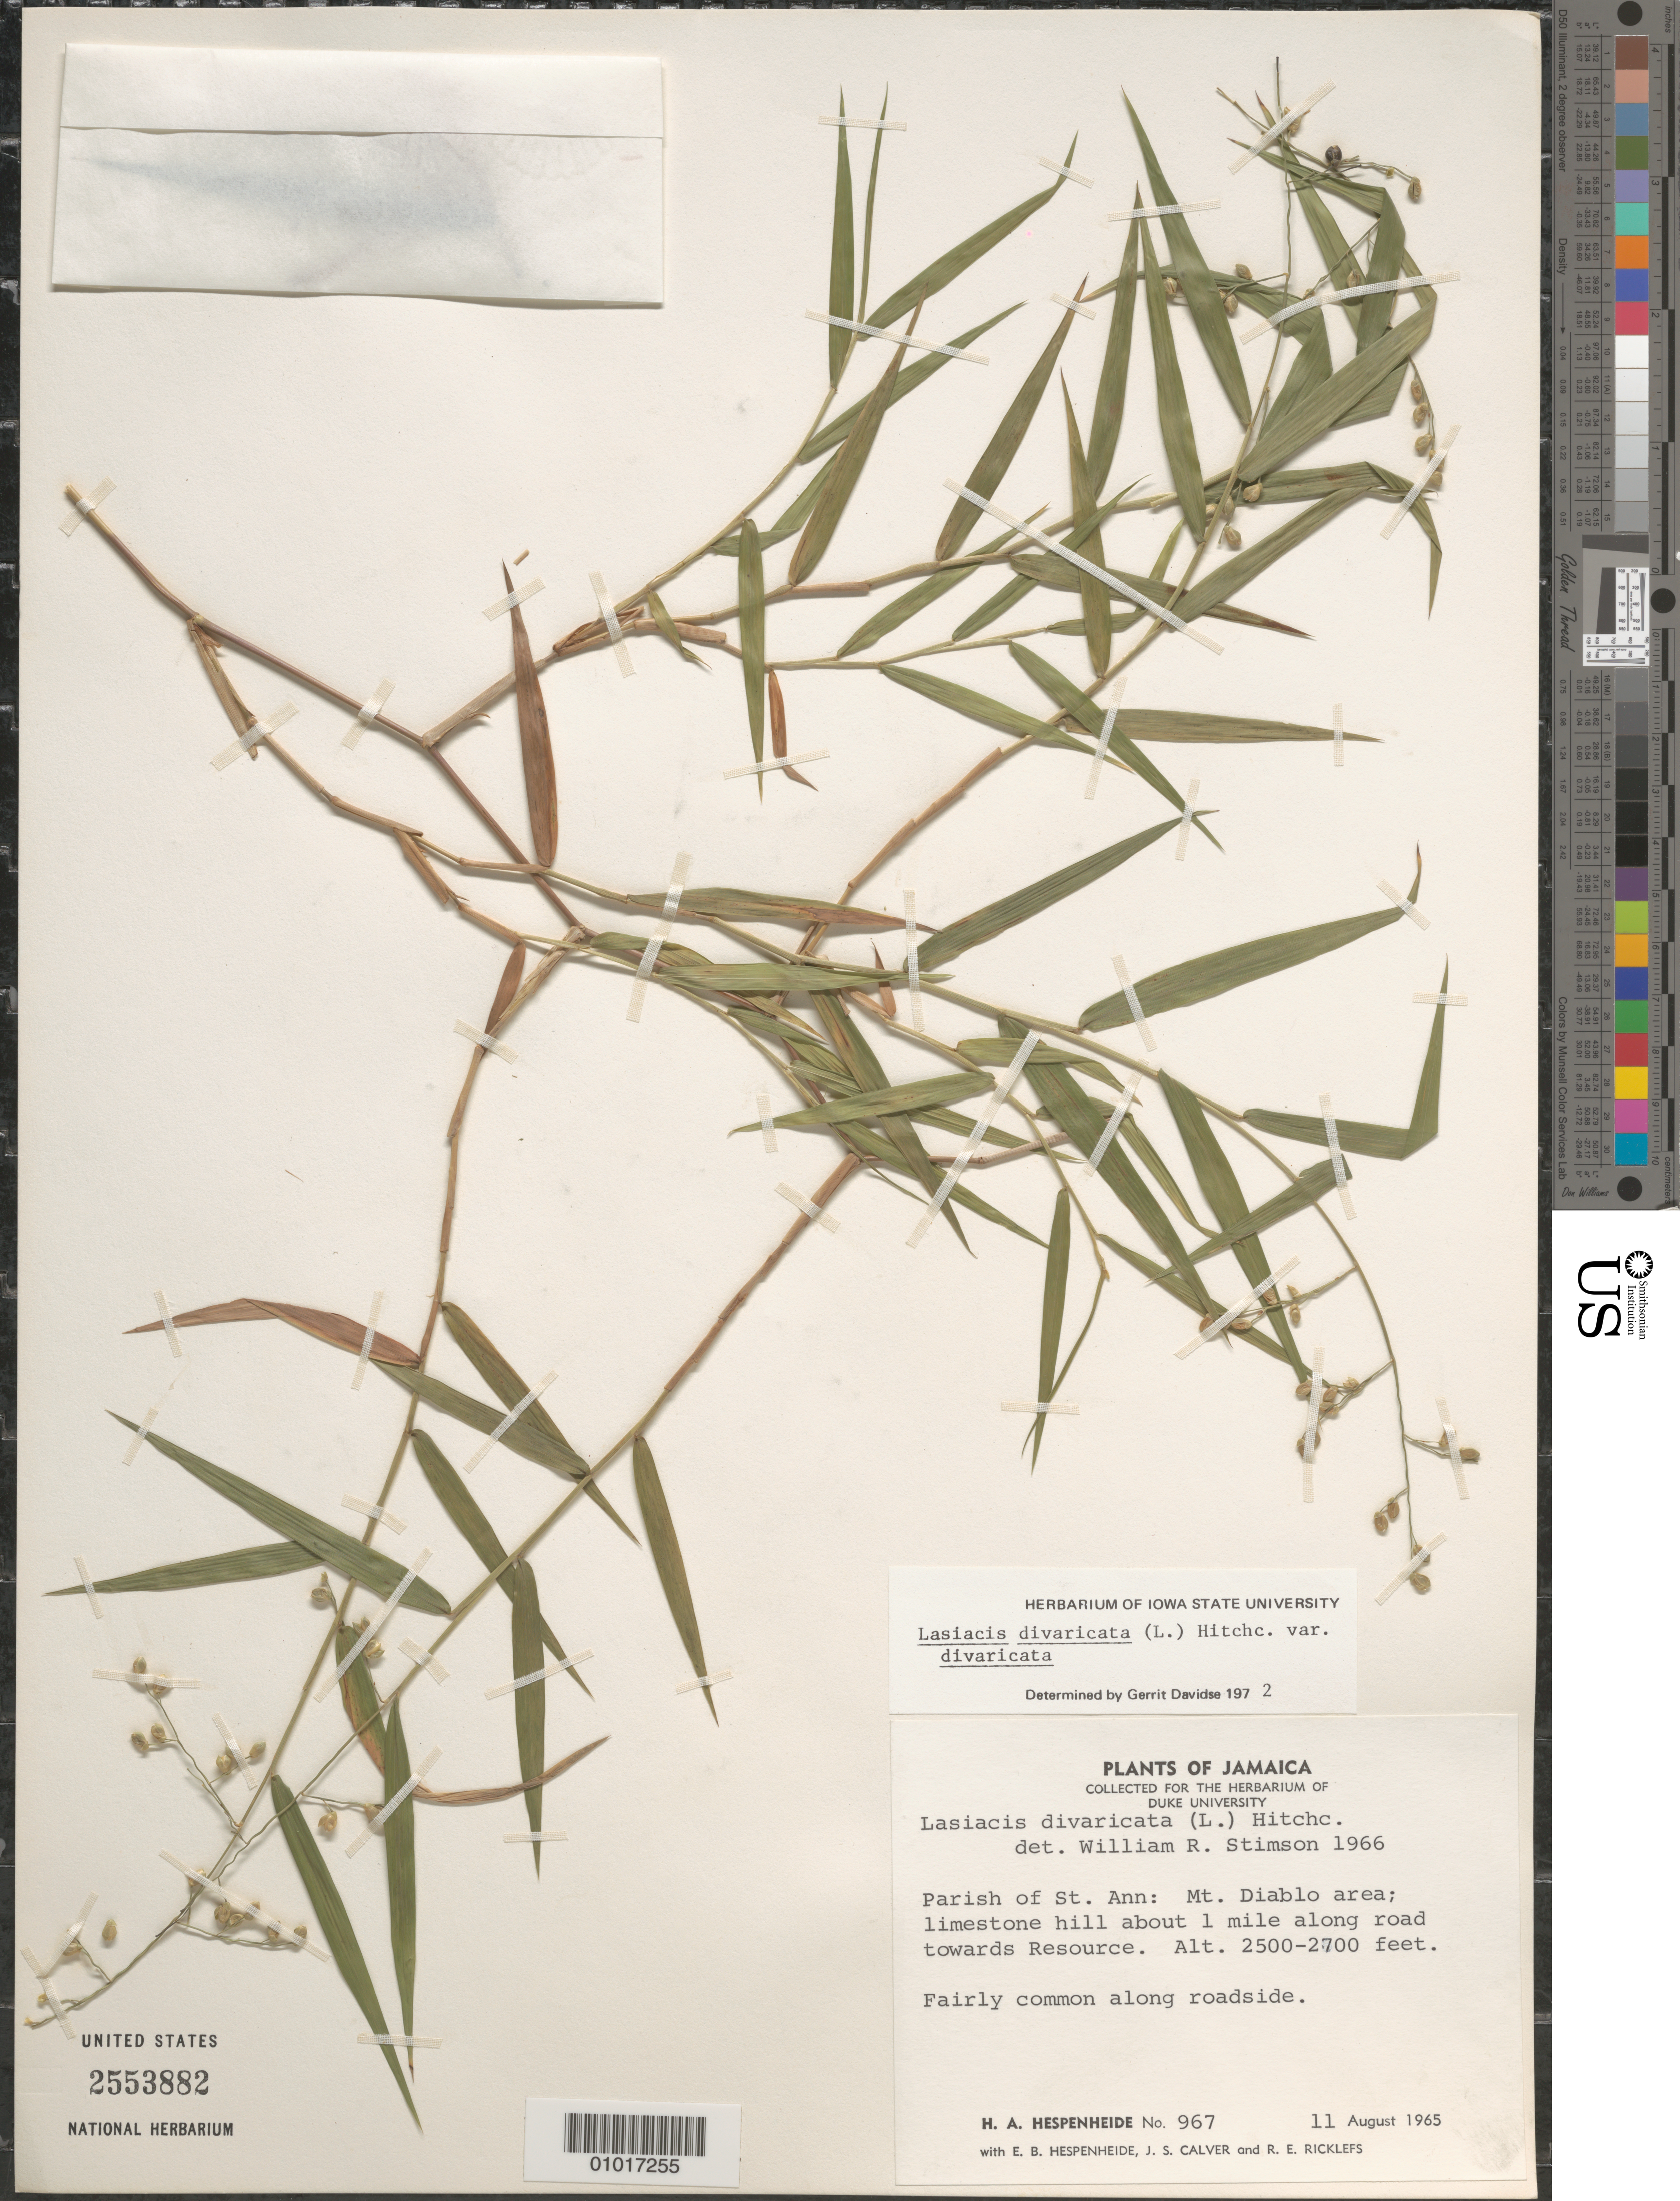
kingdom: Plantae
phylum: Tracheophyta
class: Liliopsida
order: Poales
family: Poaceae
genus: Lasiacis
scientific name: Lasiacis divaricata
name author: (L.) Hitchc.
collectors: H. A. Hespenheide, E. Hespenheide, J. Calver & R. Ricklefs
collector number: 967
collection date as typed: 11 Aug 1965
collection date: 1965-08-11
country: Jamaica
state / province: Saint Ann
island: Jamaica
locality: Mt. Diablo area; limestone hill about one mile along road towards Resource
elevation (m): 762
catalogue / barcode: US 2553882